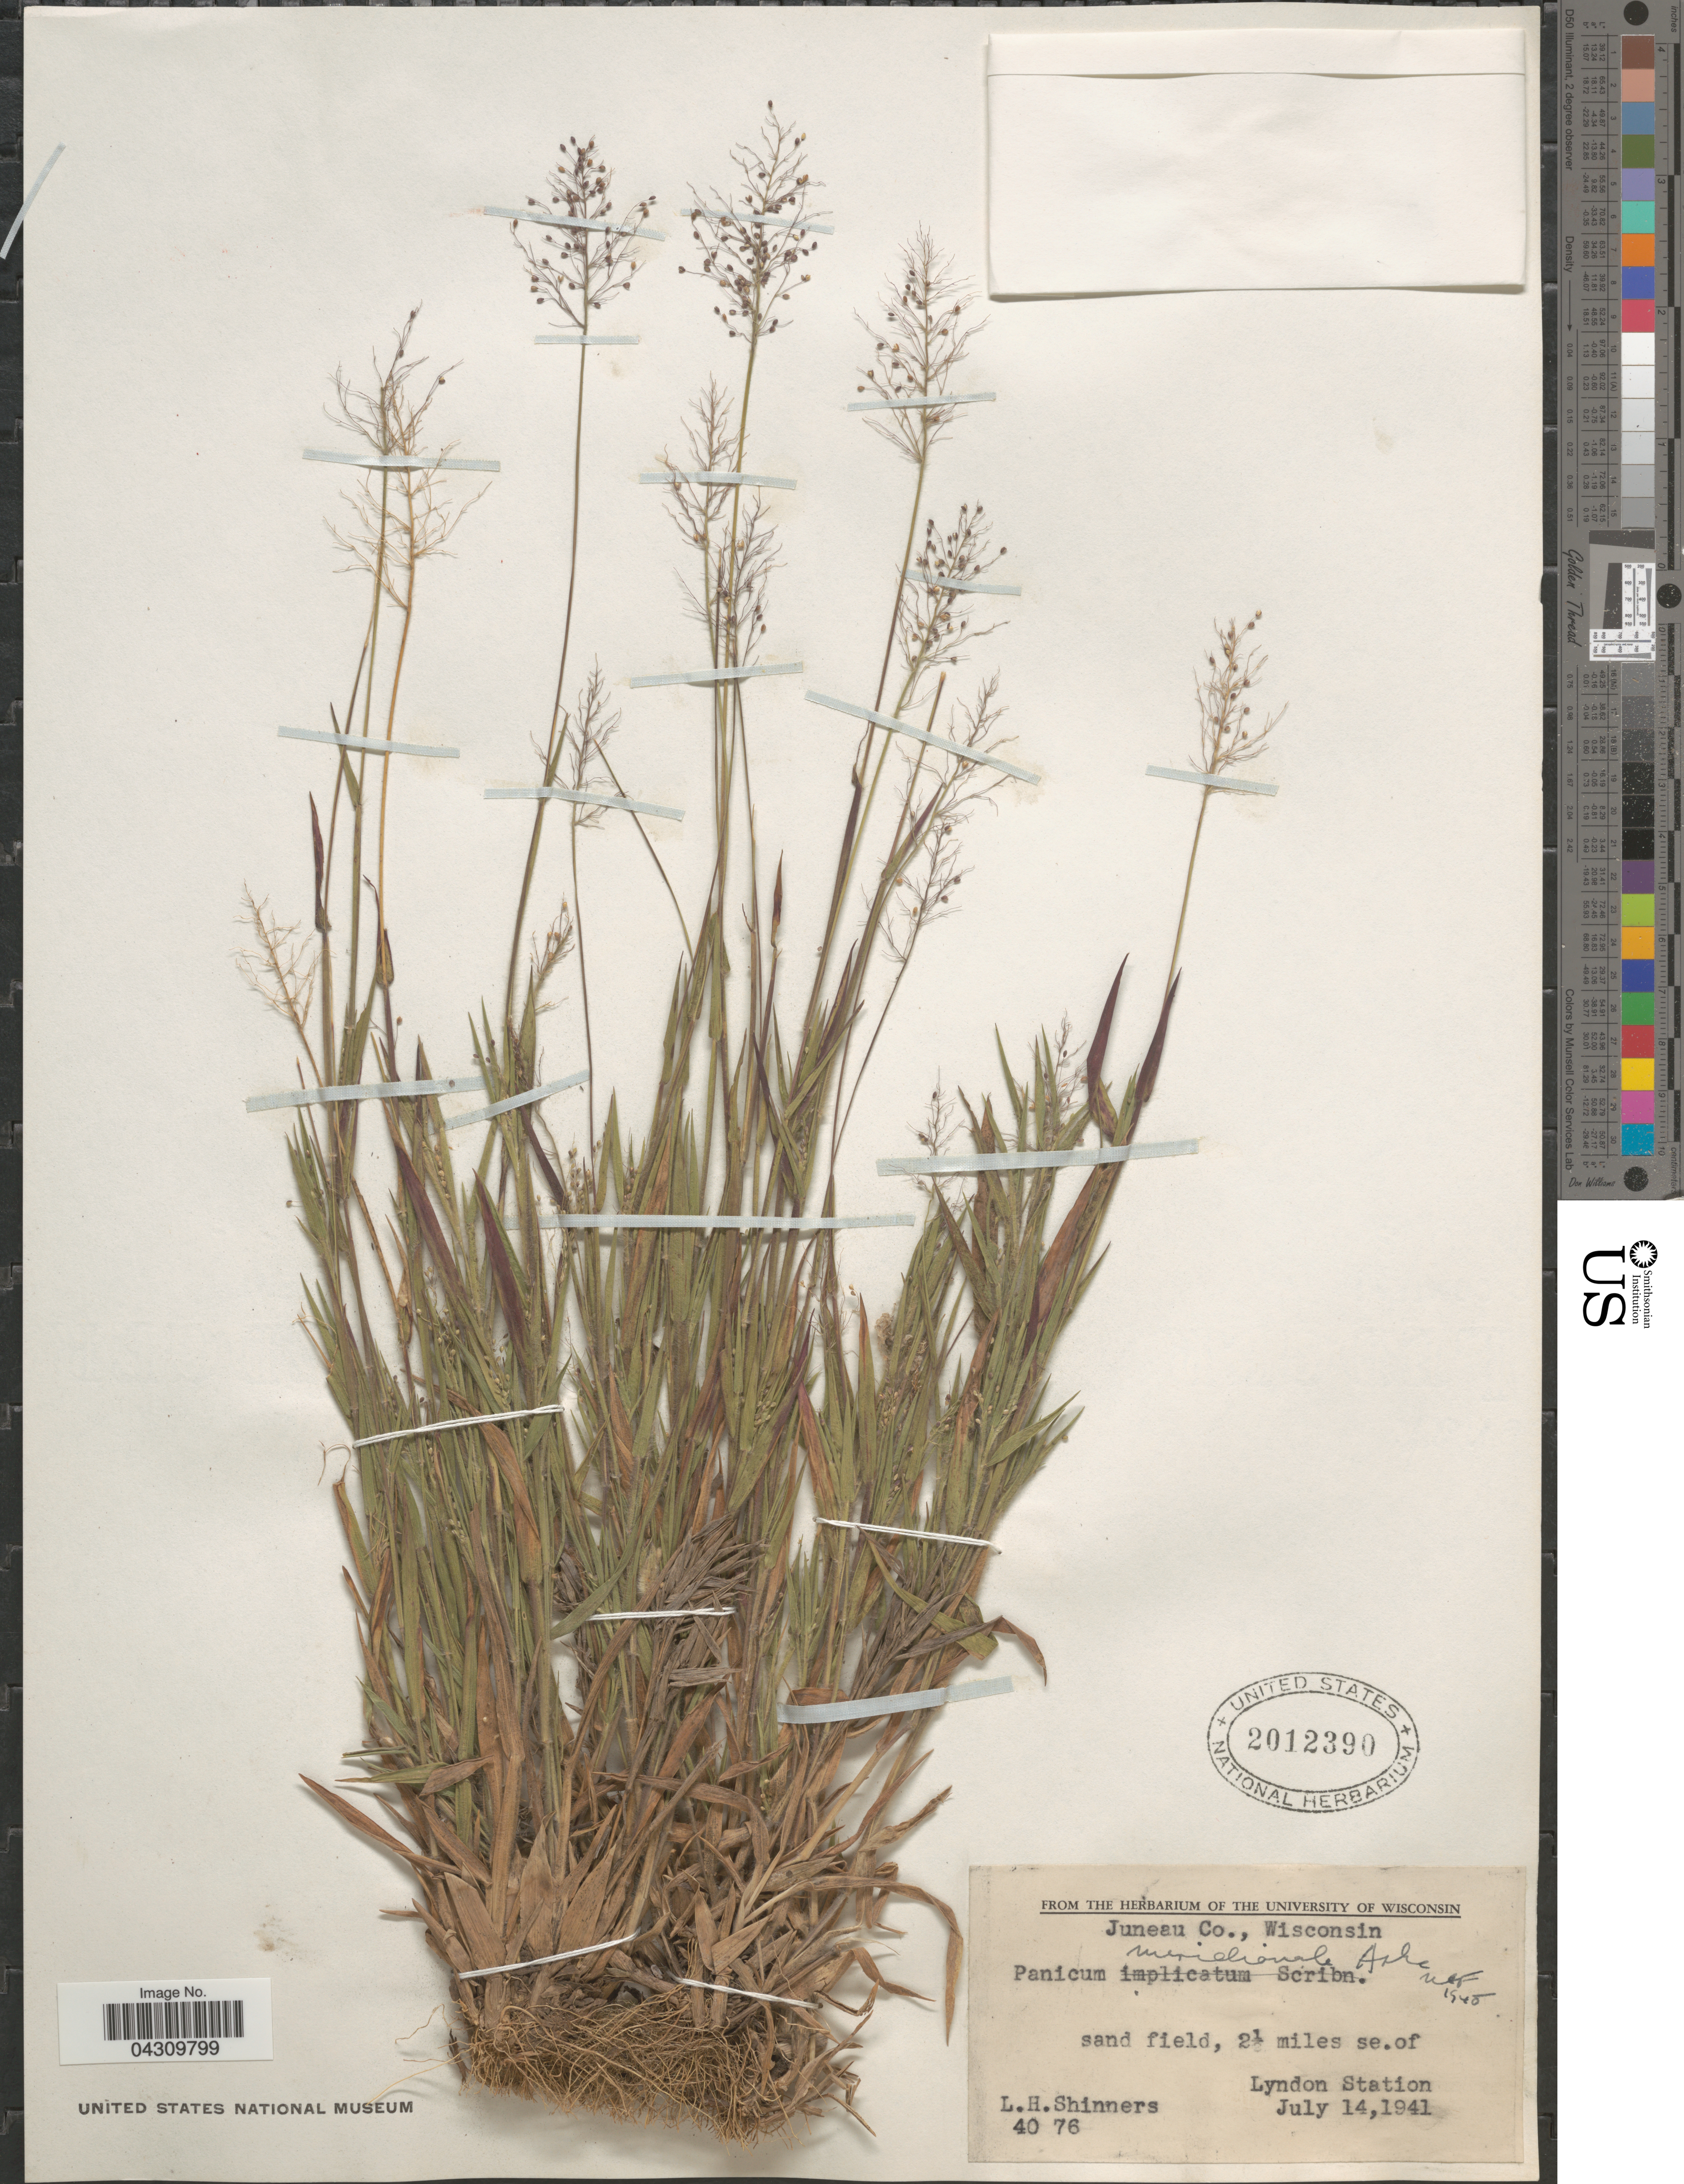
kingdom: Plantae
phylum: Tracheophyta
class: Liliopsida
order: Poales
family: Poaceae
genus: Dichanthelium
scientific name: Dichanthelium acuminatum var. acuminatum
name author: (Sw.) Gould & C.A. Clark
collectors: L. H. Shinners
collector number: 4076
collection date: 1941-07-14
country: United States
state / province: Wisconsin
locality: Juneau Co. Sand field, 2½ miles se.of Lyndon Station.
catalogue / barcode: US 2012390